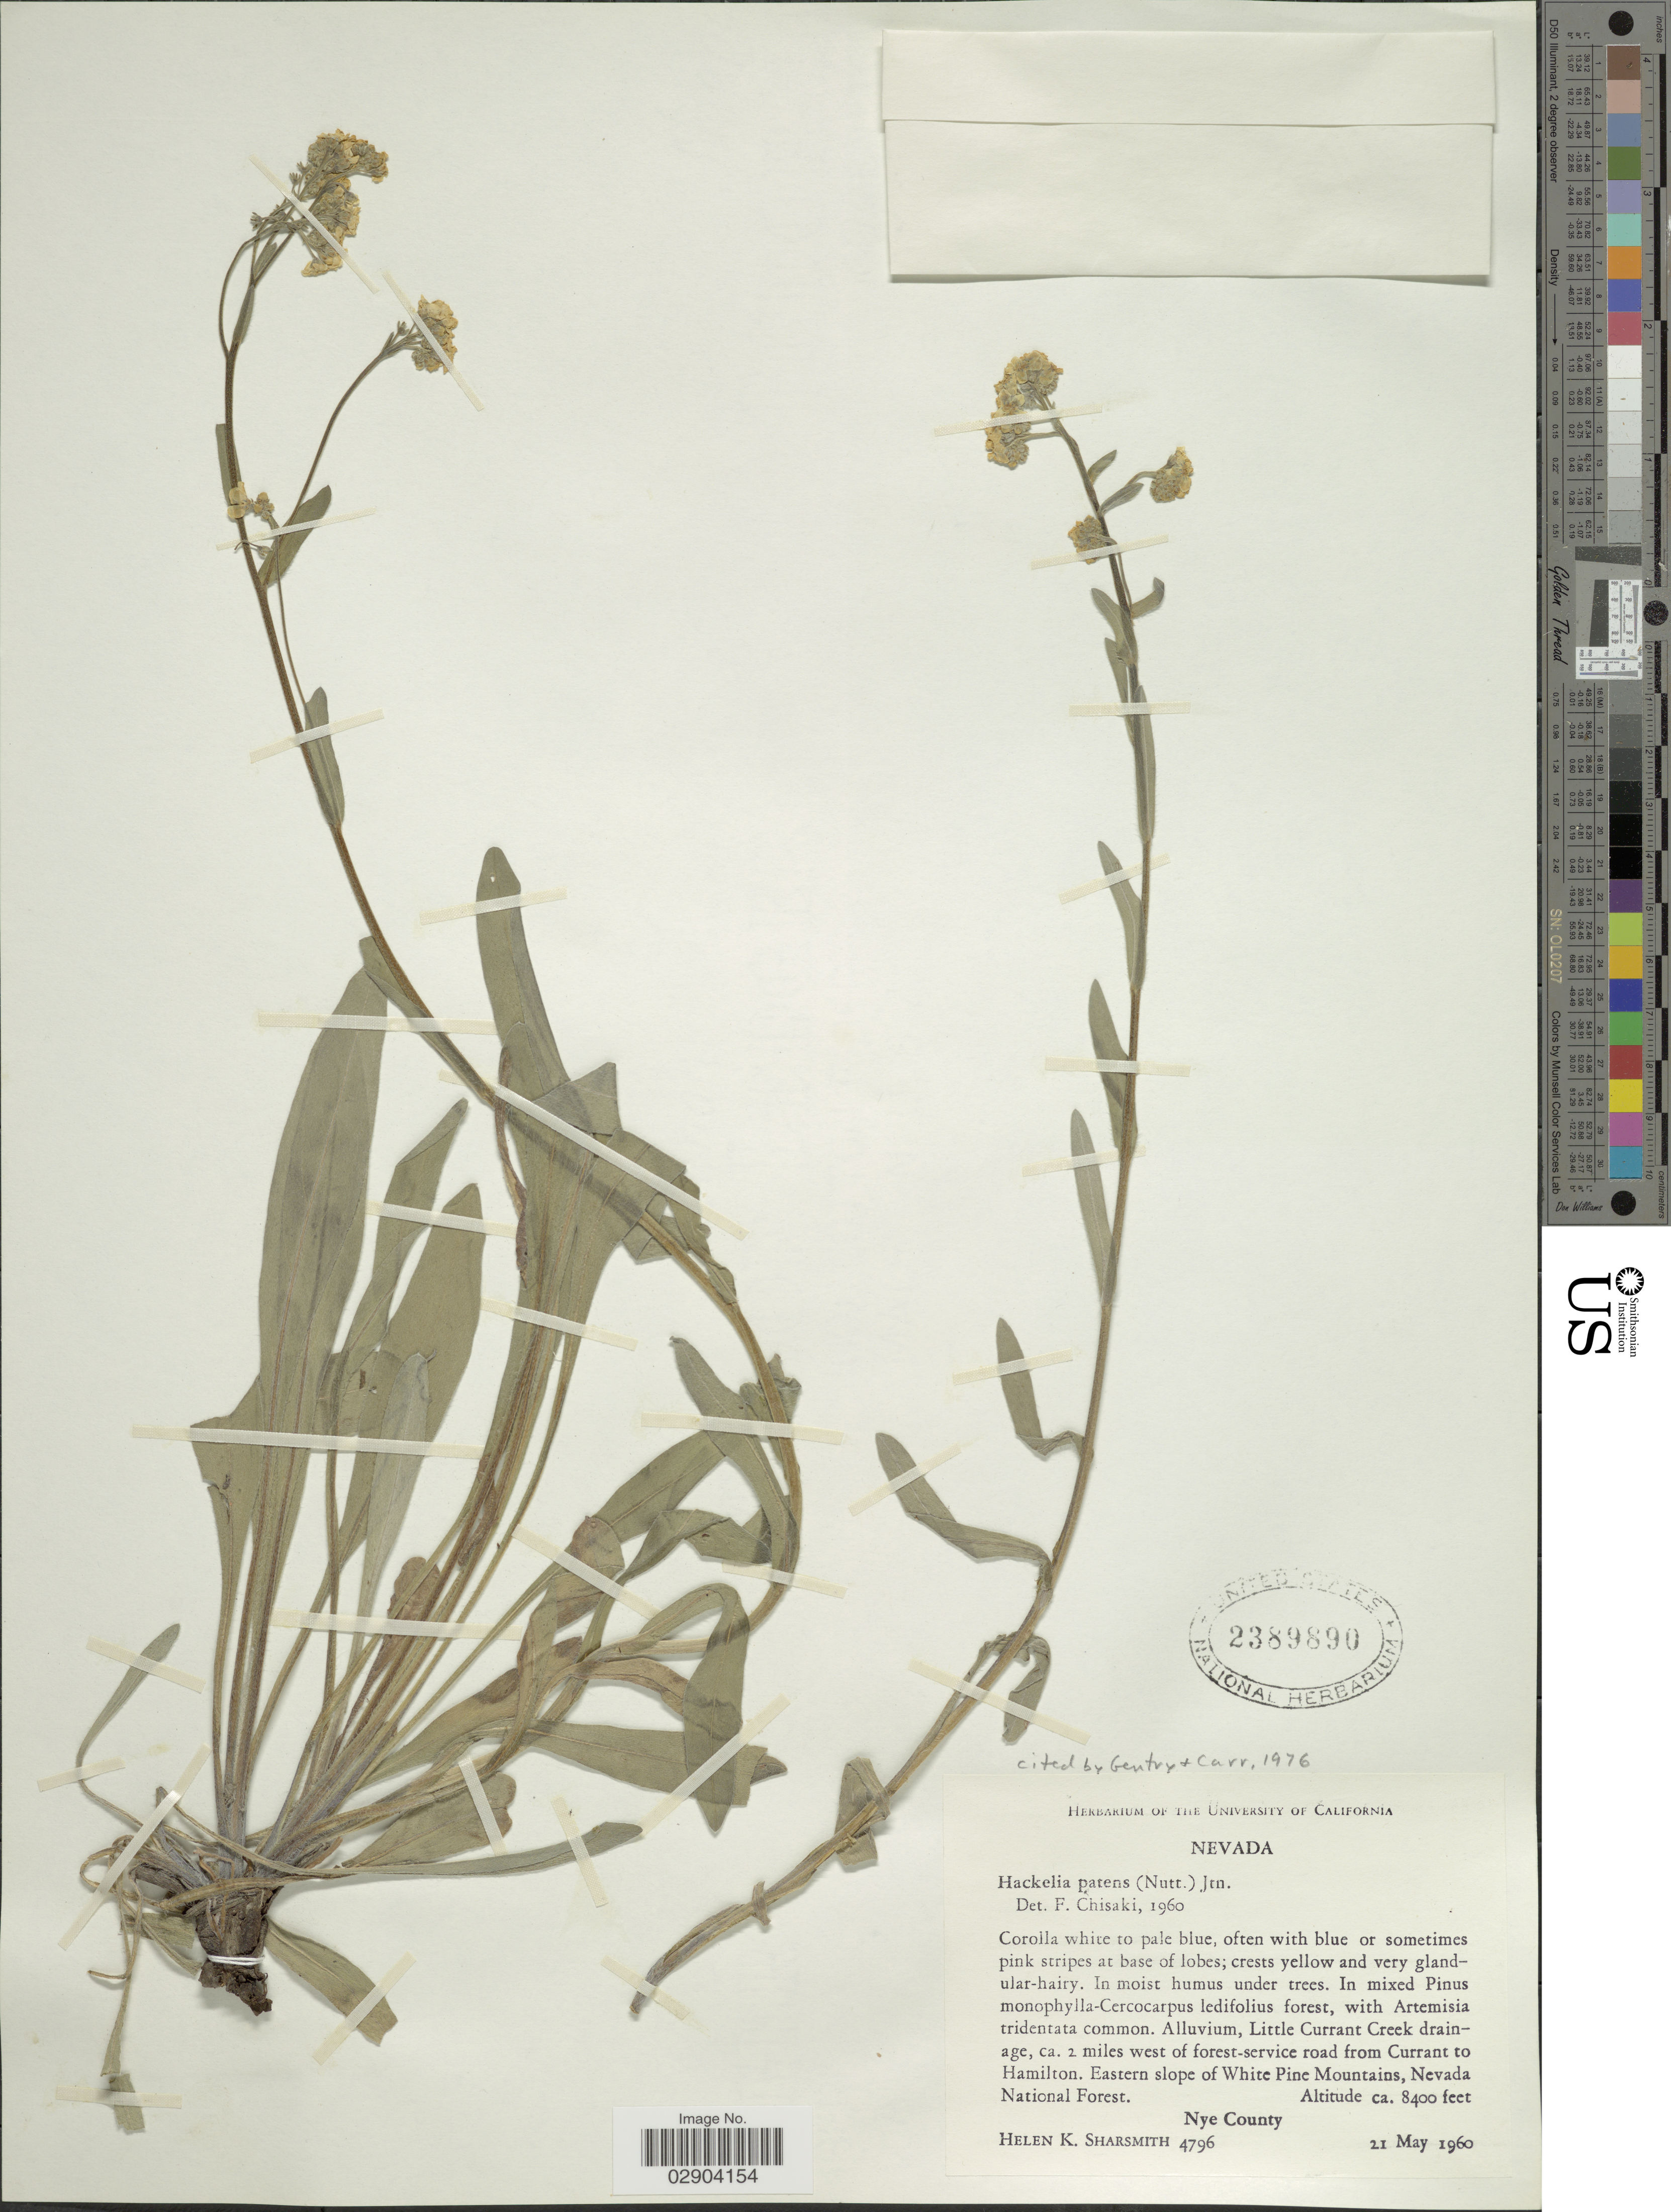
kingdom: Plantae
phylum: Tracheophyta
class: Magnoliopsida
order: Boraginales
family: Boraginaceae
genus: Hackelia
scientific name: Hackelia patens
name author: I.M. Johnst.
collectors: H. Sharsmith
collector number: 4796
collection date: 1960-05-21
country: United States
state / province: Nevada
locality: Alluvium, Little Currant Creek drain-age, ca. 2 miles west of forest-service road from Currant to Hamilton. Eastern slope of White Pine Mountains, Nevada National Forest. Nye County.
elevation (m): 2560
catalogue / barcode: US 2389890